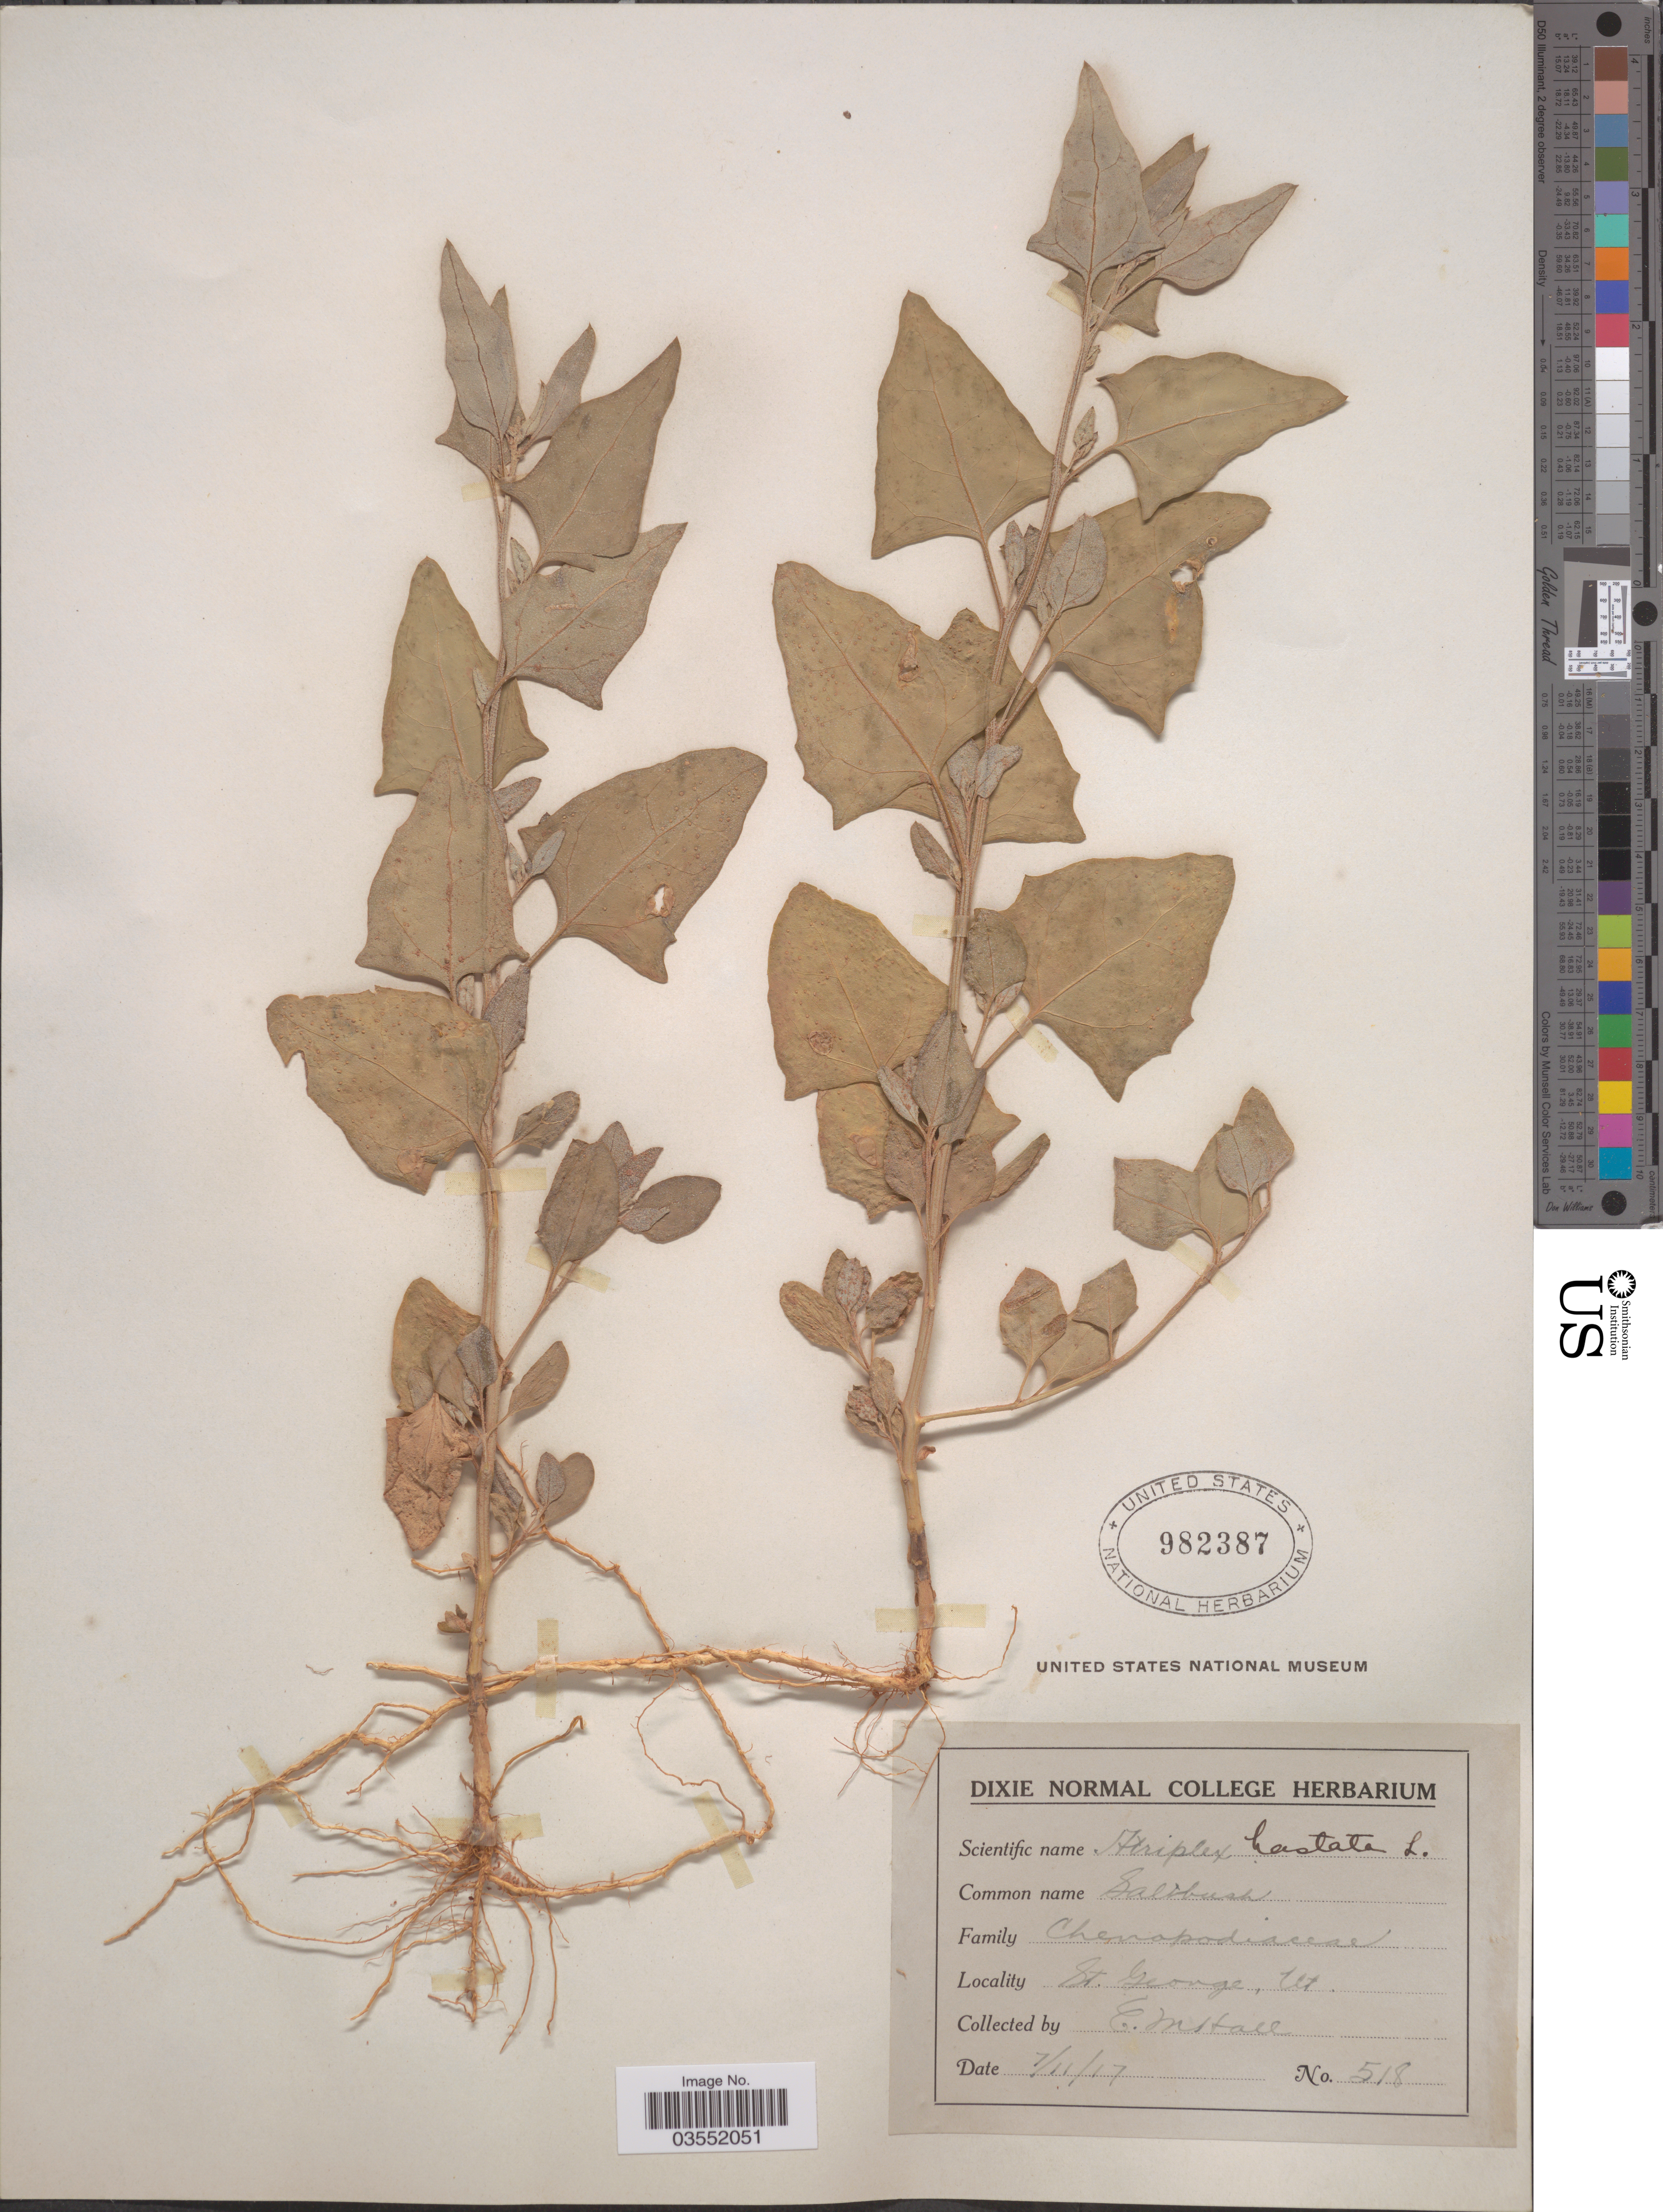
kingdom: Plantae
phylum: Tracheophyta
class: Magnoliopsida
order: Caryophyllales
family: Amaranthaceae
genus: Atriplex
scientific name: Atriplex hastata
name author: L.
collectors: E. Hall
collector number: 518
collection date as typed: Transcribed d/m/y: 11/7/17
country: United States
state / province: Utah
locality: St. George.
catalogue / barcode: US 982387